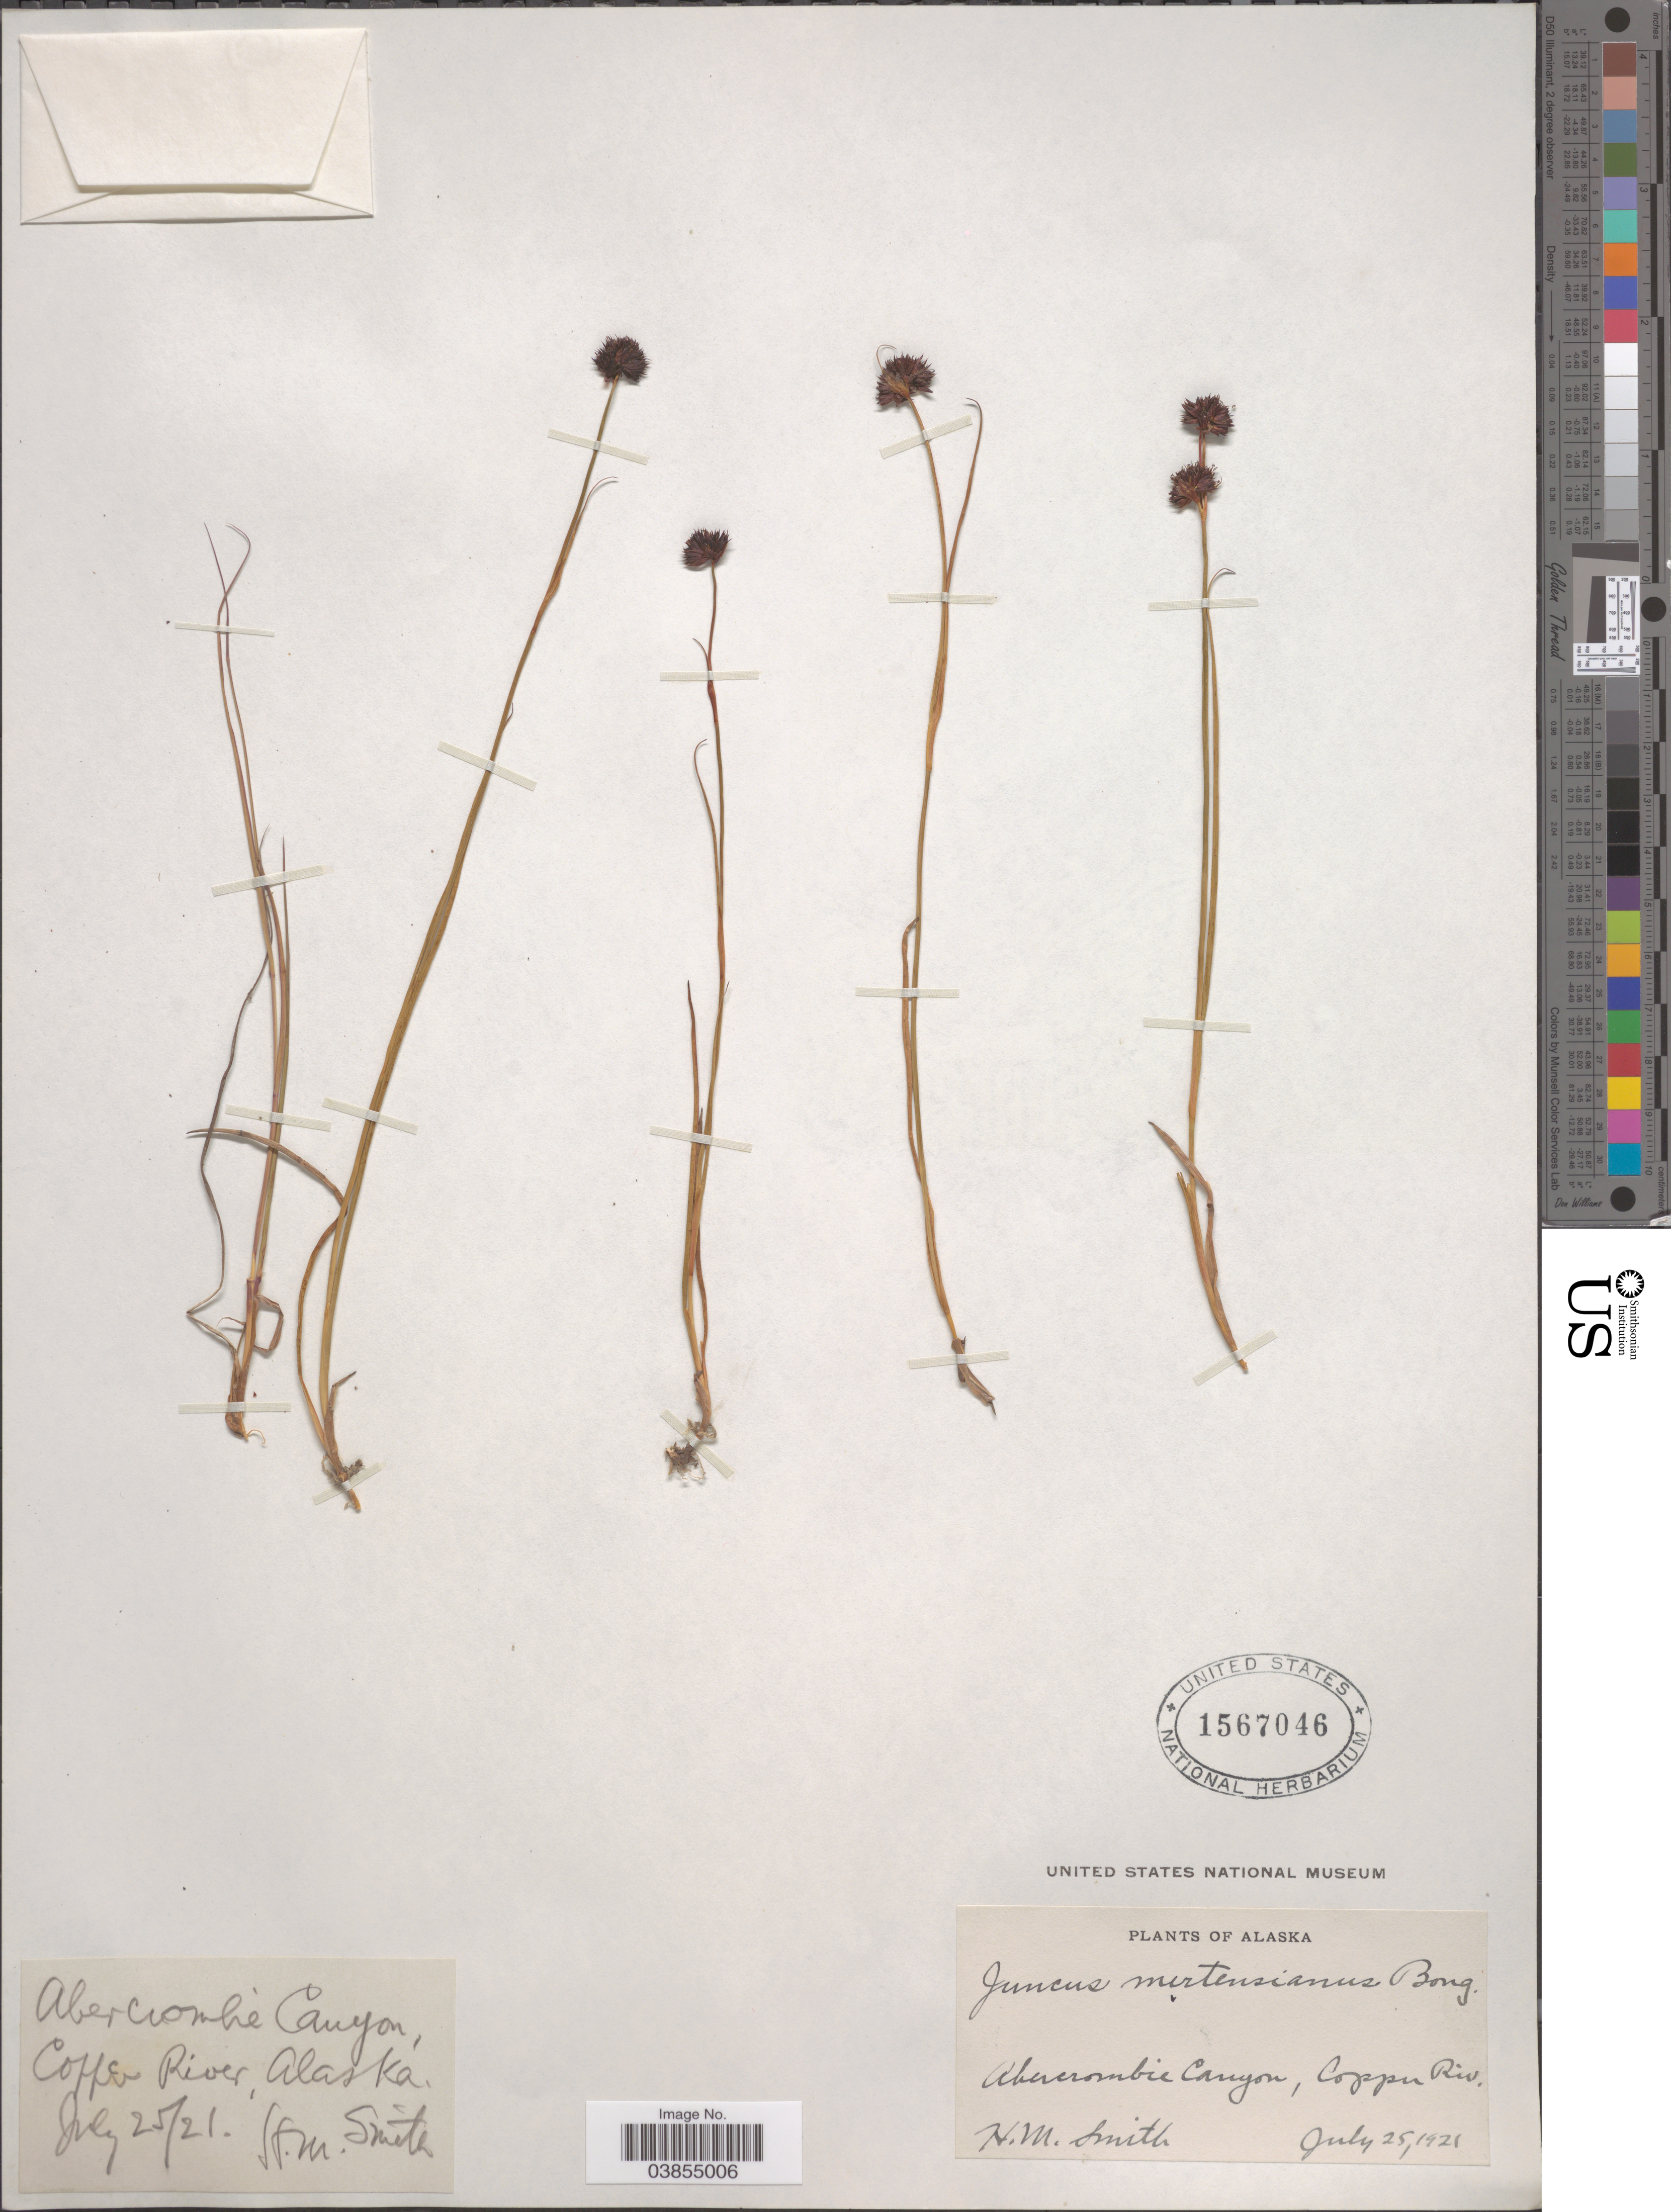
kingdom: Plantae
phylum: Tracheophyta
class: Liliopsida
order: Poales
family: Juncaceae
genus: Juncus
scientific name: Juncus mertensianus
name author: Bong.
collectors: H. M. Smith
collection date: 1921-07-25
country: United States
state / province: Alaska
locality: Abercrombie Canyon, Copper River.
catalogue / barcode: US 1567046